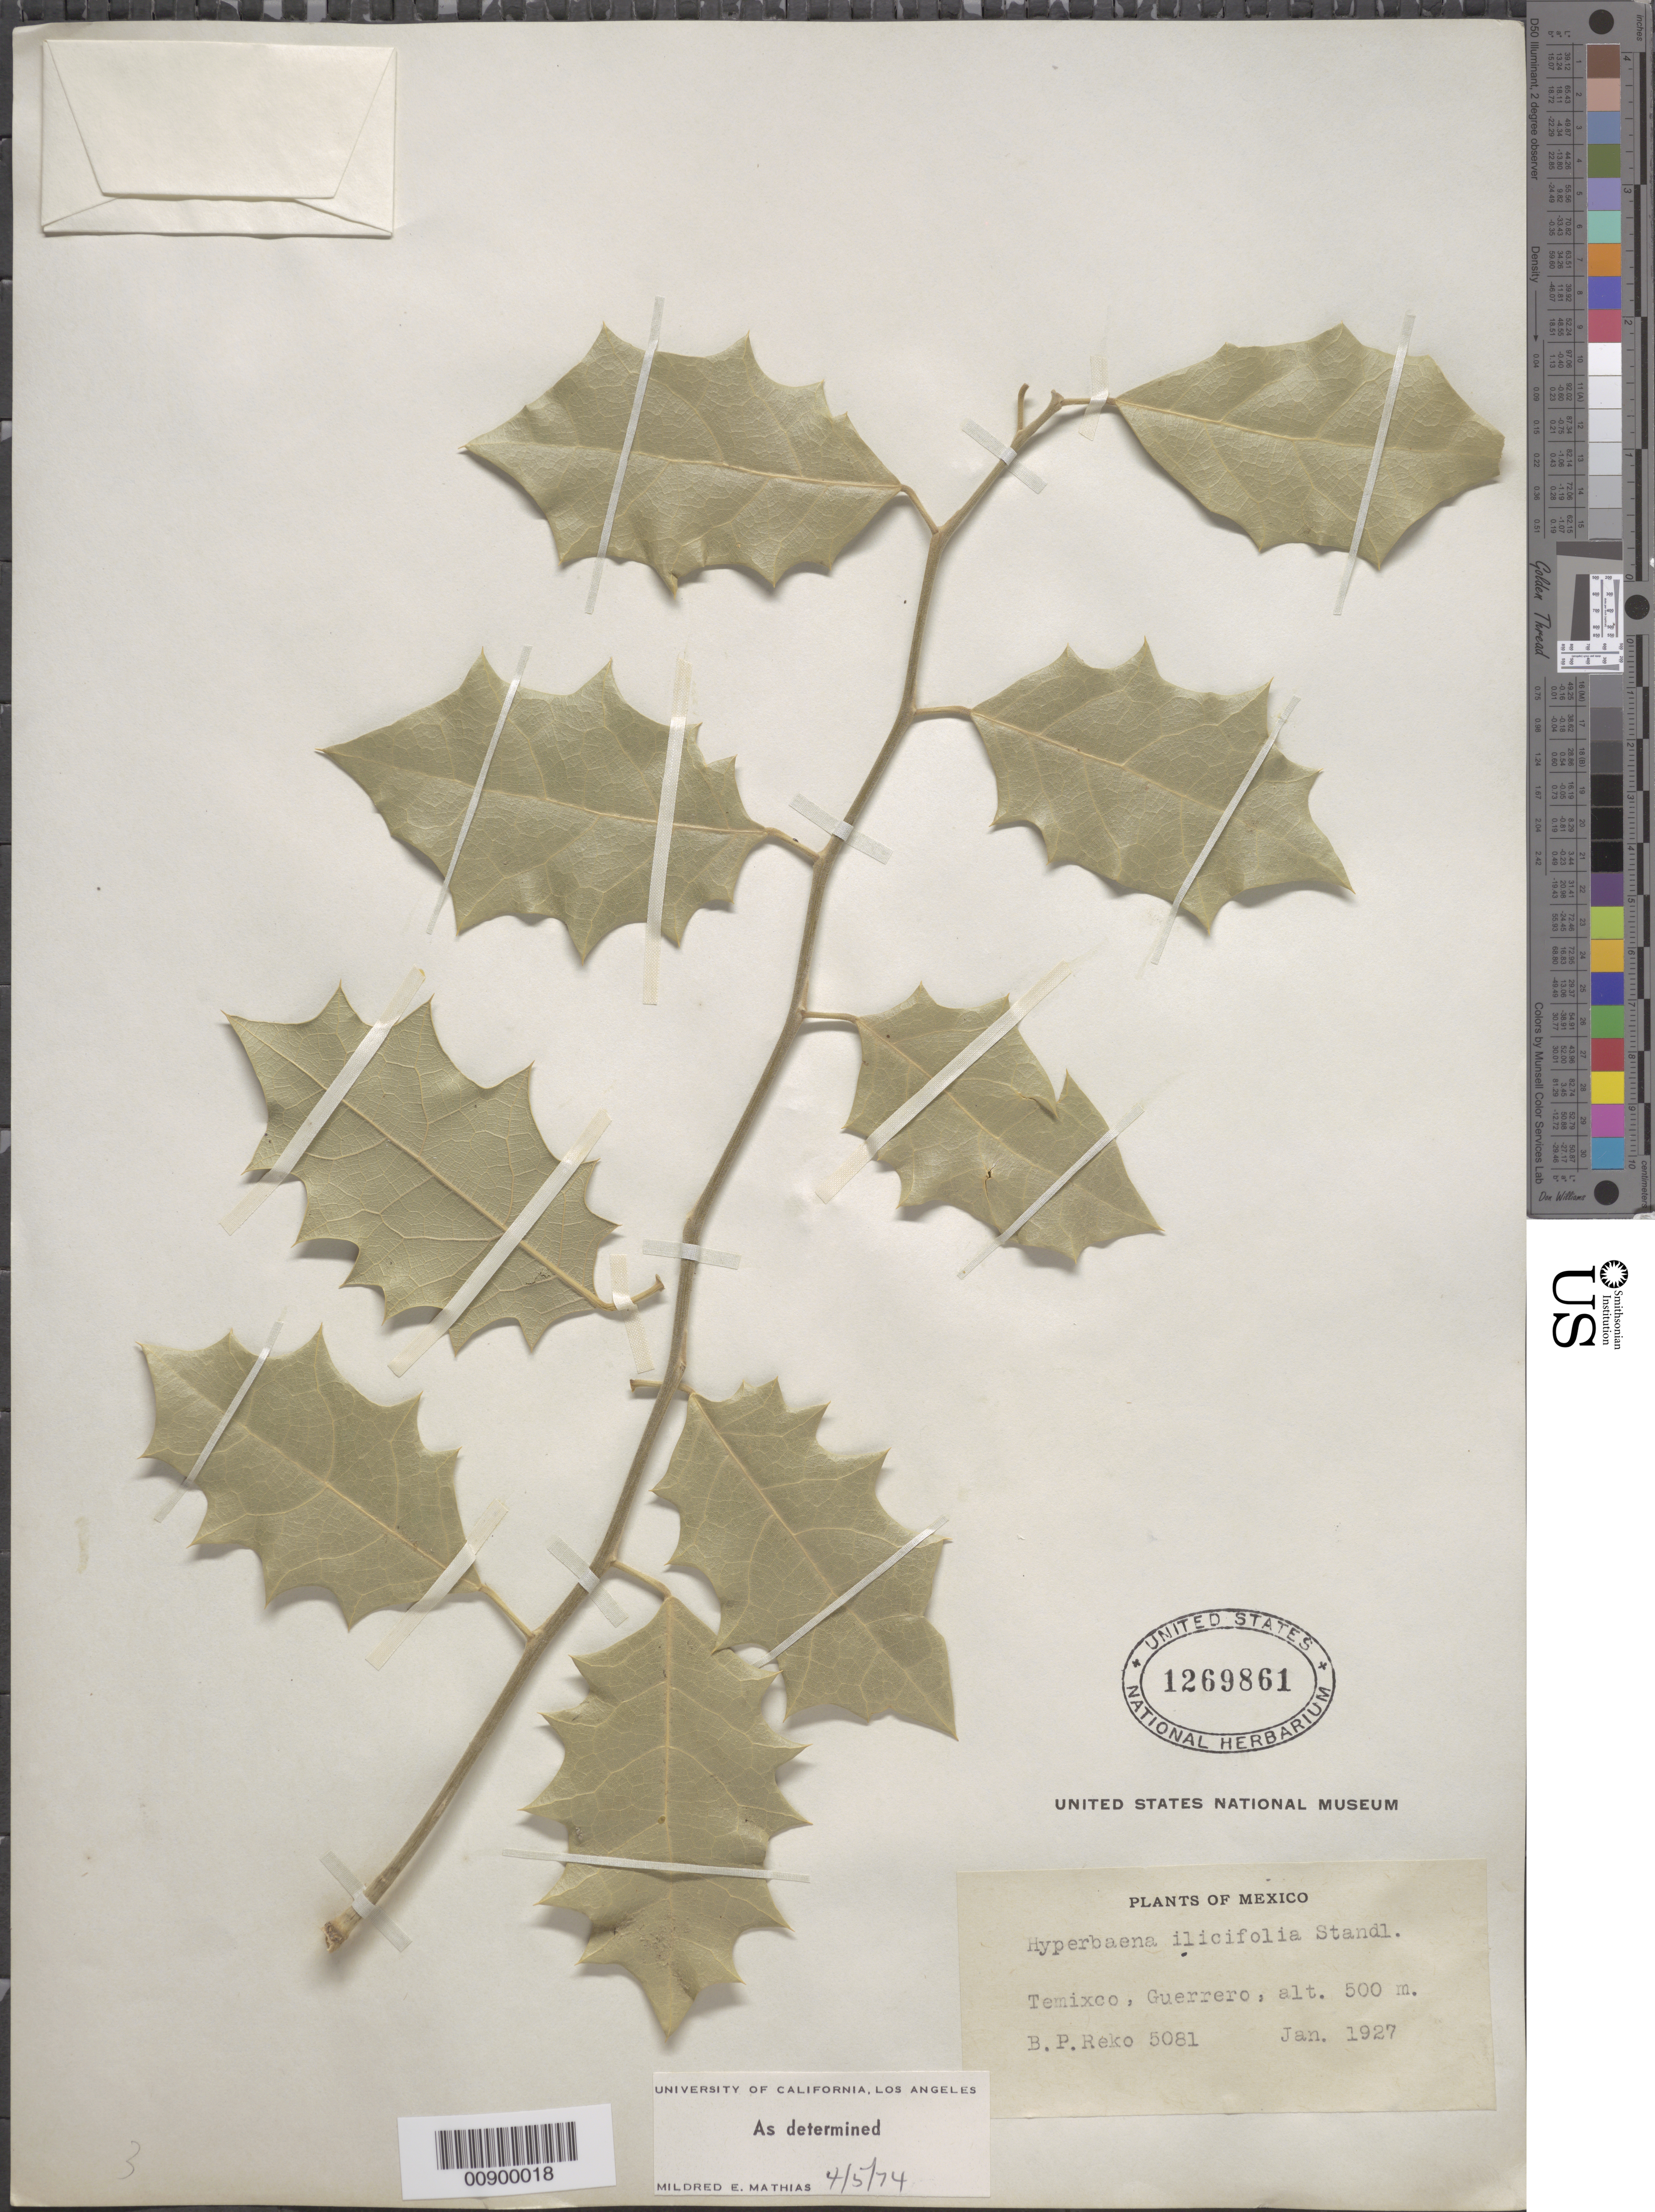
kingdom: Plantae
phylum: Tracheophyta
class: Magnoliopsida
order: Ranunculales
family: Menispermaceae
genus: Hyperbaena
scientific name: Hyperbaena ilicifolia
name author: Standl.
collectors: B. P. Reko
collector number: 5081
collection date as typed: Jan 1927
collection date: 1927-01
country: Mexico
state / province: Guerrero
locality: Temixco, Guerrero.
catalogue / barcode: US 1269861